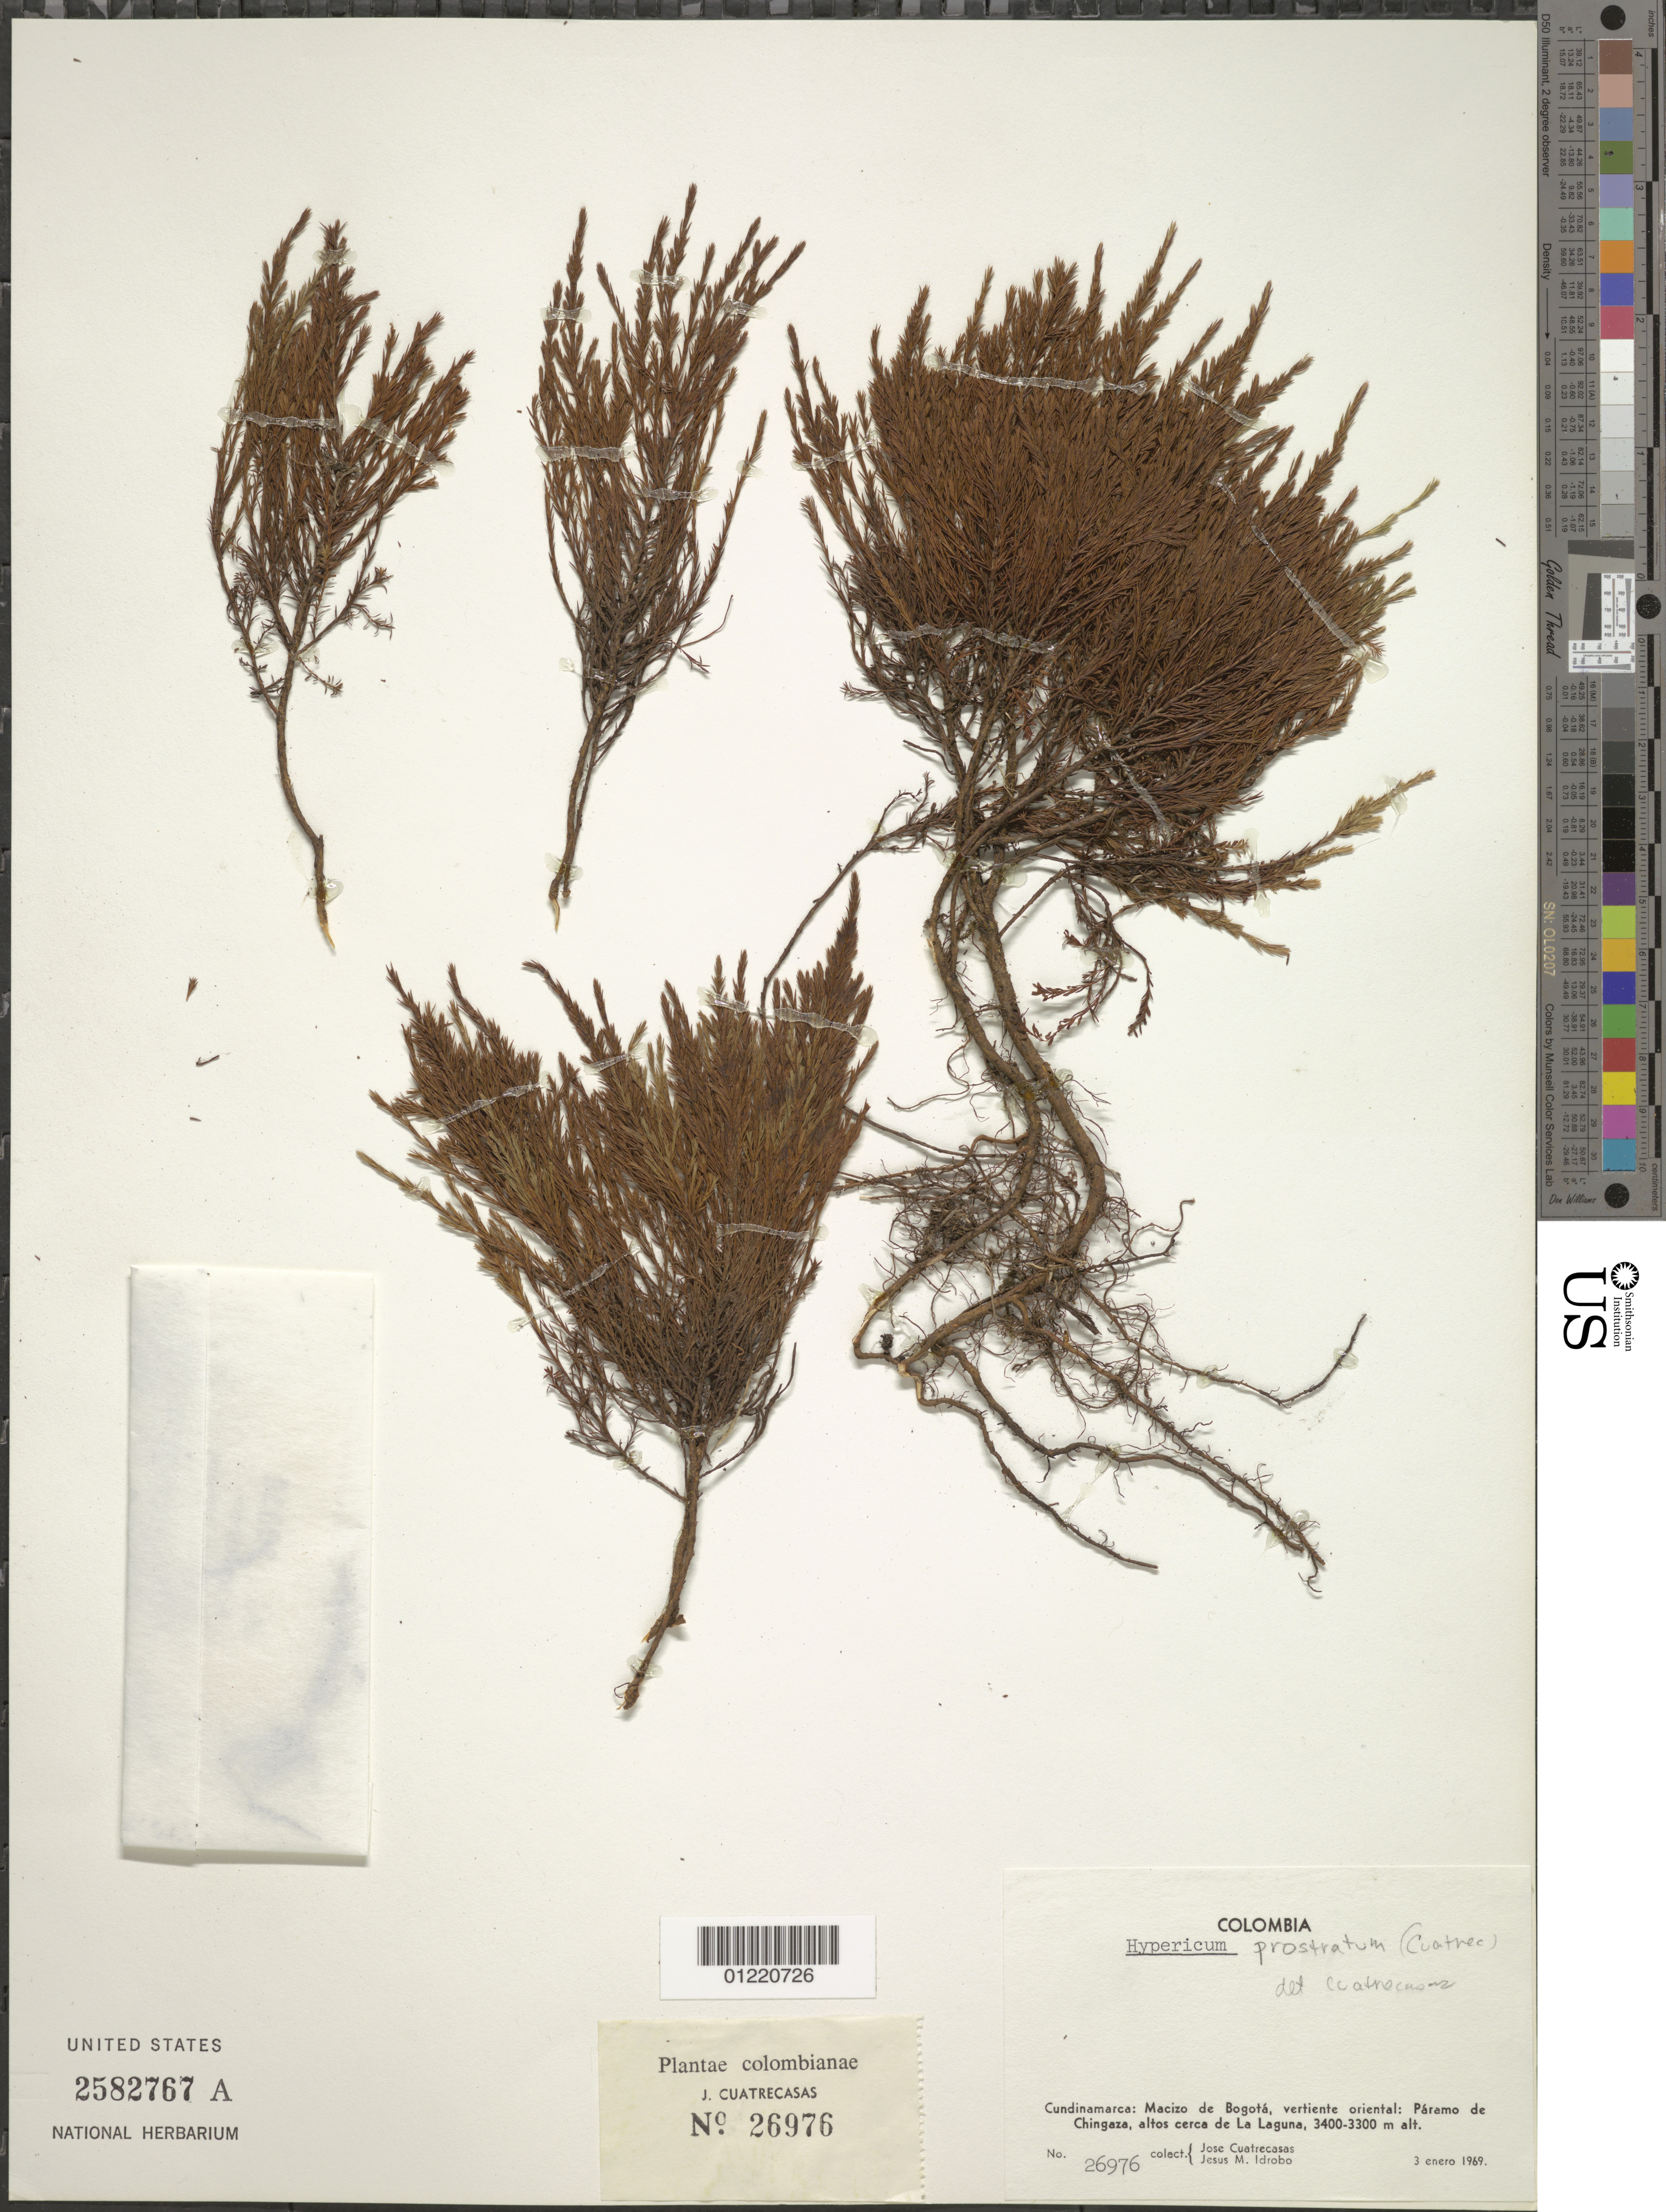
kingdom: Plantae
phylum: Tracheophyta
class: Magnoliopsida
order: Malpighiales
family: Hypericaceae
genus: Hypericum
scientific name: Hypericum prostratum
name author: Cuatrec.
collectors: J. Cuatrecasas & J. M. Idrobo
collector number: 26976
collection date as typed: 03 Jan 1969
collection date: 1969-01-03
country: Colombia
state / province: Cundinamarca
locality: Cundinamarca: Macizo de Bogotá, vertiente oriental: Páramo de Chingaza, altos cerca de La Laguna.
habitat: Paramo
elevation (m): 3300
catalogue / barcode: US 2582767A